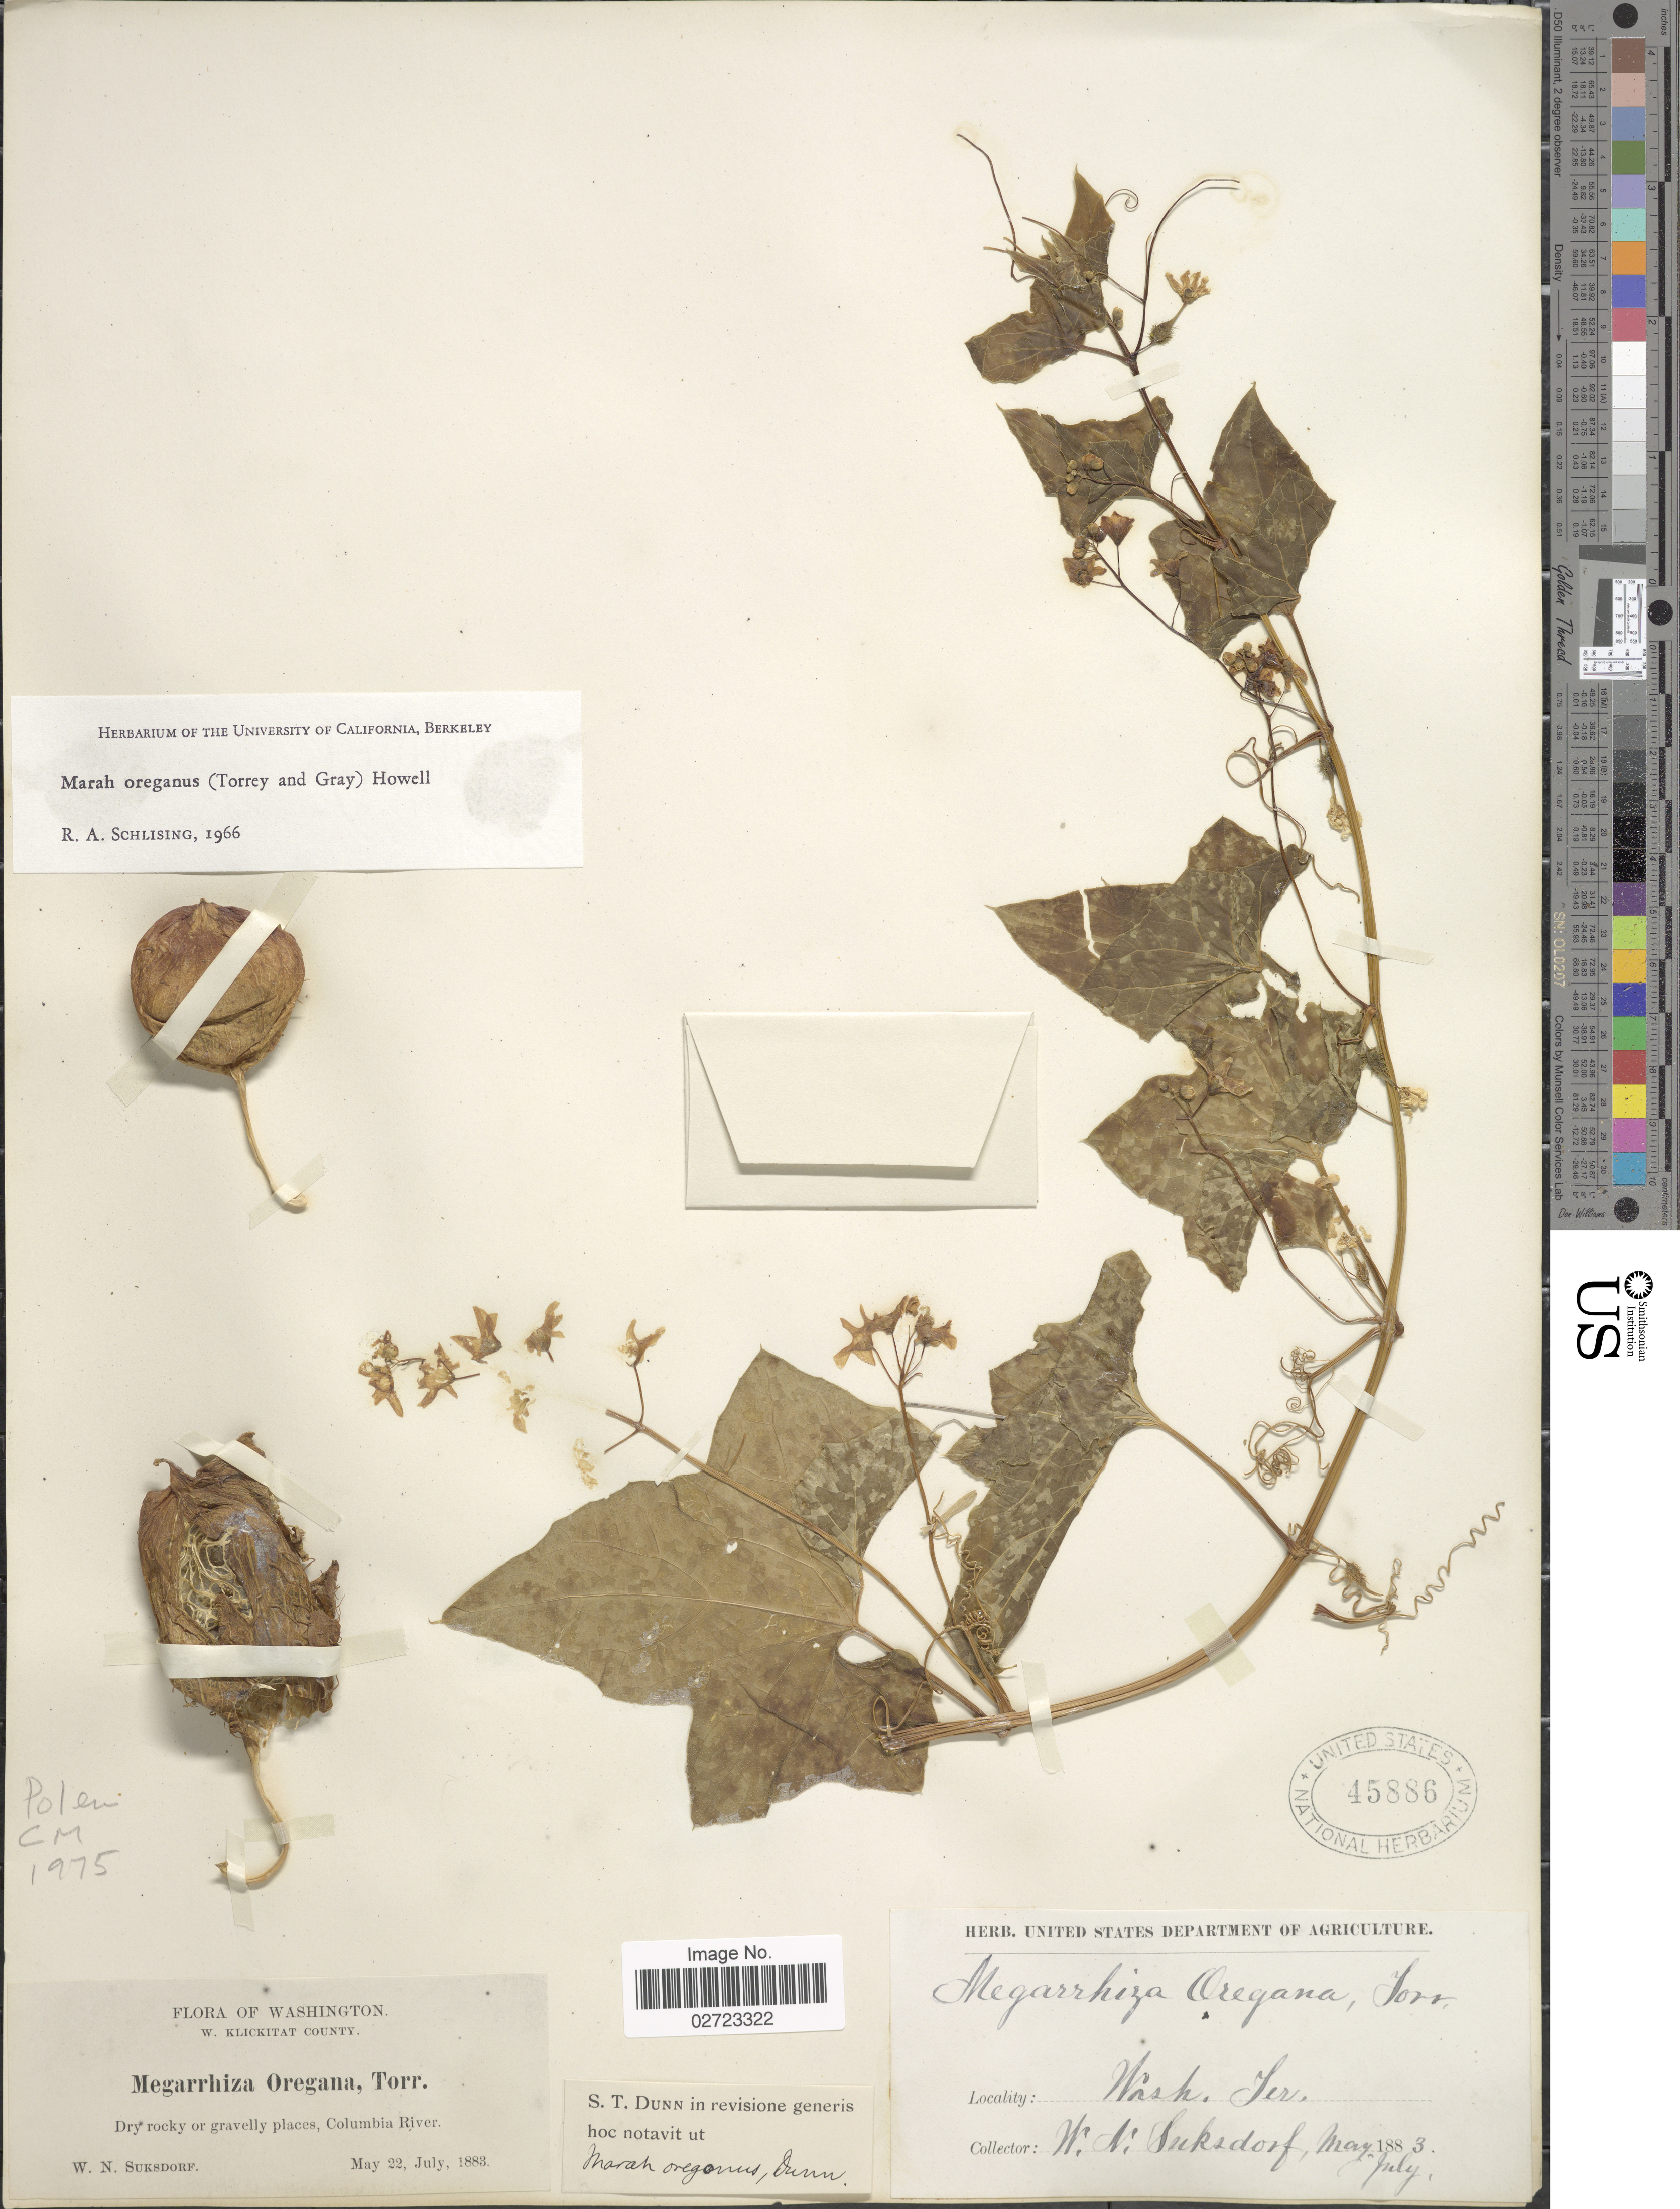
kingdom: Plantae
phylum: Tracheophyta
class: Magnoliopsida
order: Cucurbitales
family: Cucurbitaceae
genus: Marah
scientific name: Marah oregana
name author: (Torr. & A. Gray) Howell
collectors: W. N. Suksdorf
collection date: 1883-05-22/1883-07-22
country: United States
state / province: Washington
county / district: Klickitat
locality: W. Klickitat County, Columbia River.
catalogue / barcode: US 45886